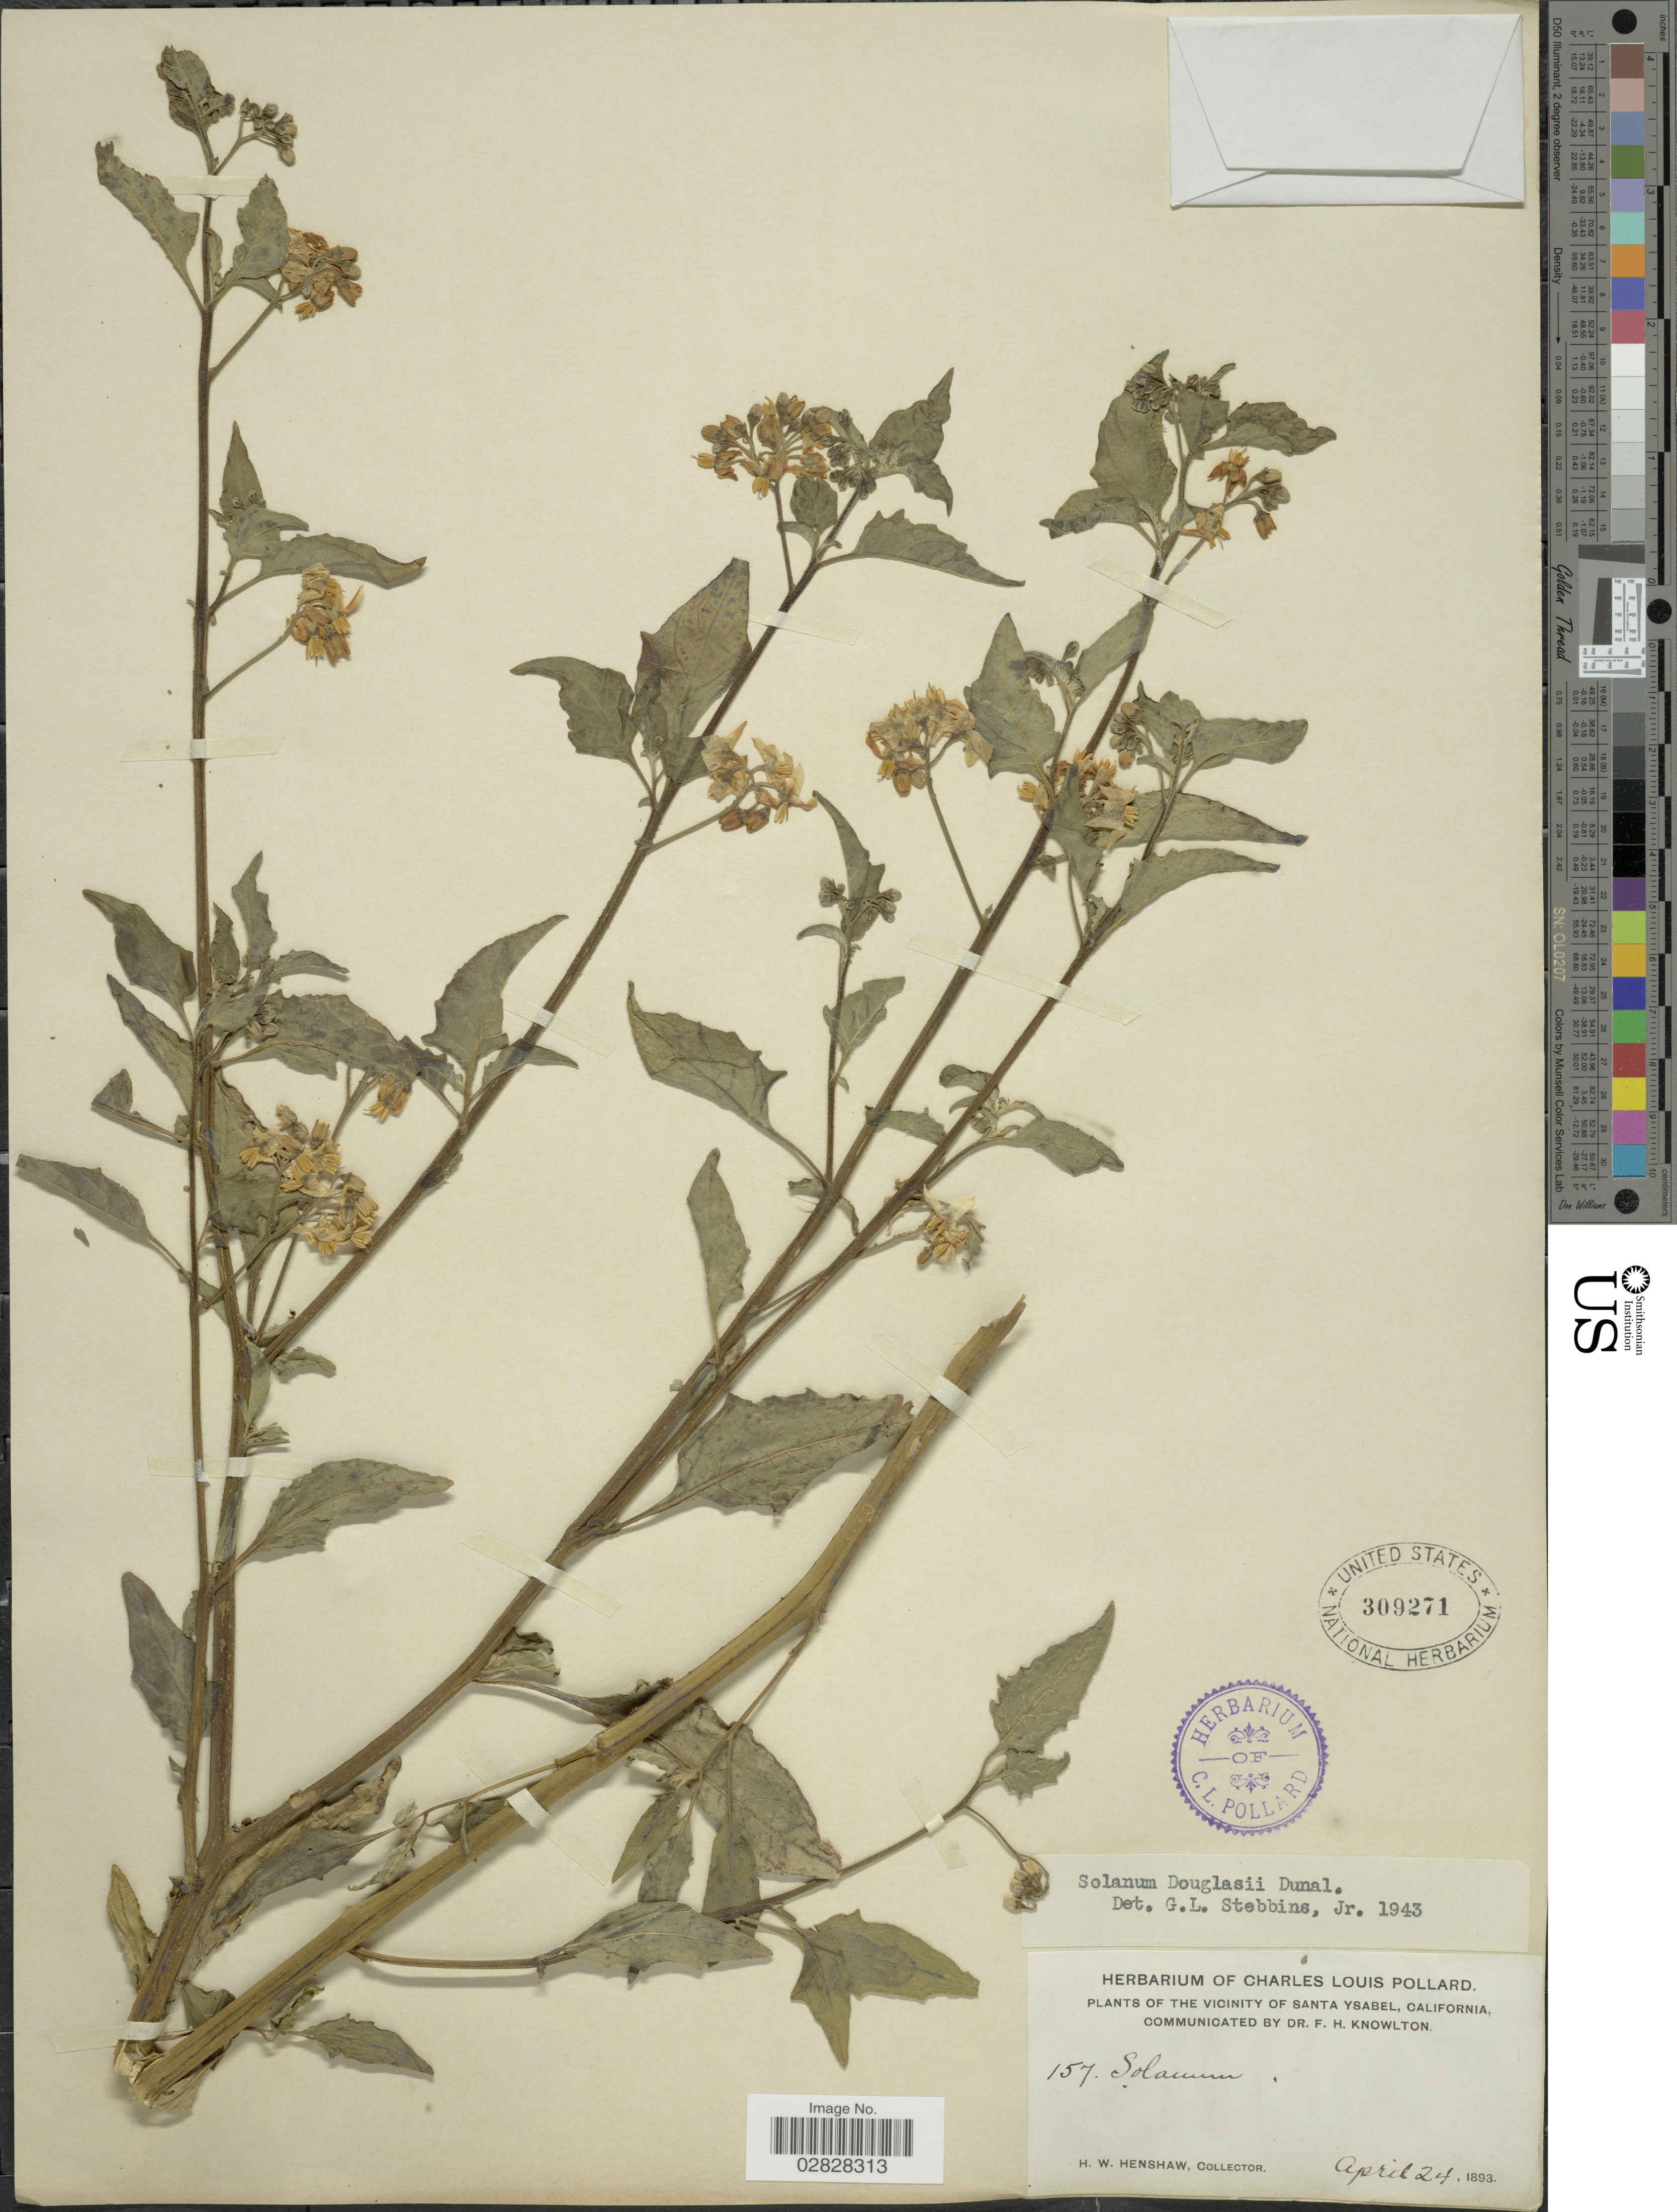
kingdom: Plantae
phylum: Tracheophyta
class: Magnoliopsida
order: Solanales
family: Solanaceae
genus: Solanum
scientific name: Solanum douglasii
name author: Dunal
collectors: H. Henshaw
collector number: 157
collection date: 1893-04-24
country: United States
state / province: California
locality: Vicinity of Santa Ysabel.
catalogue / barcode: US 309271